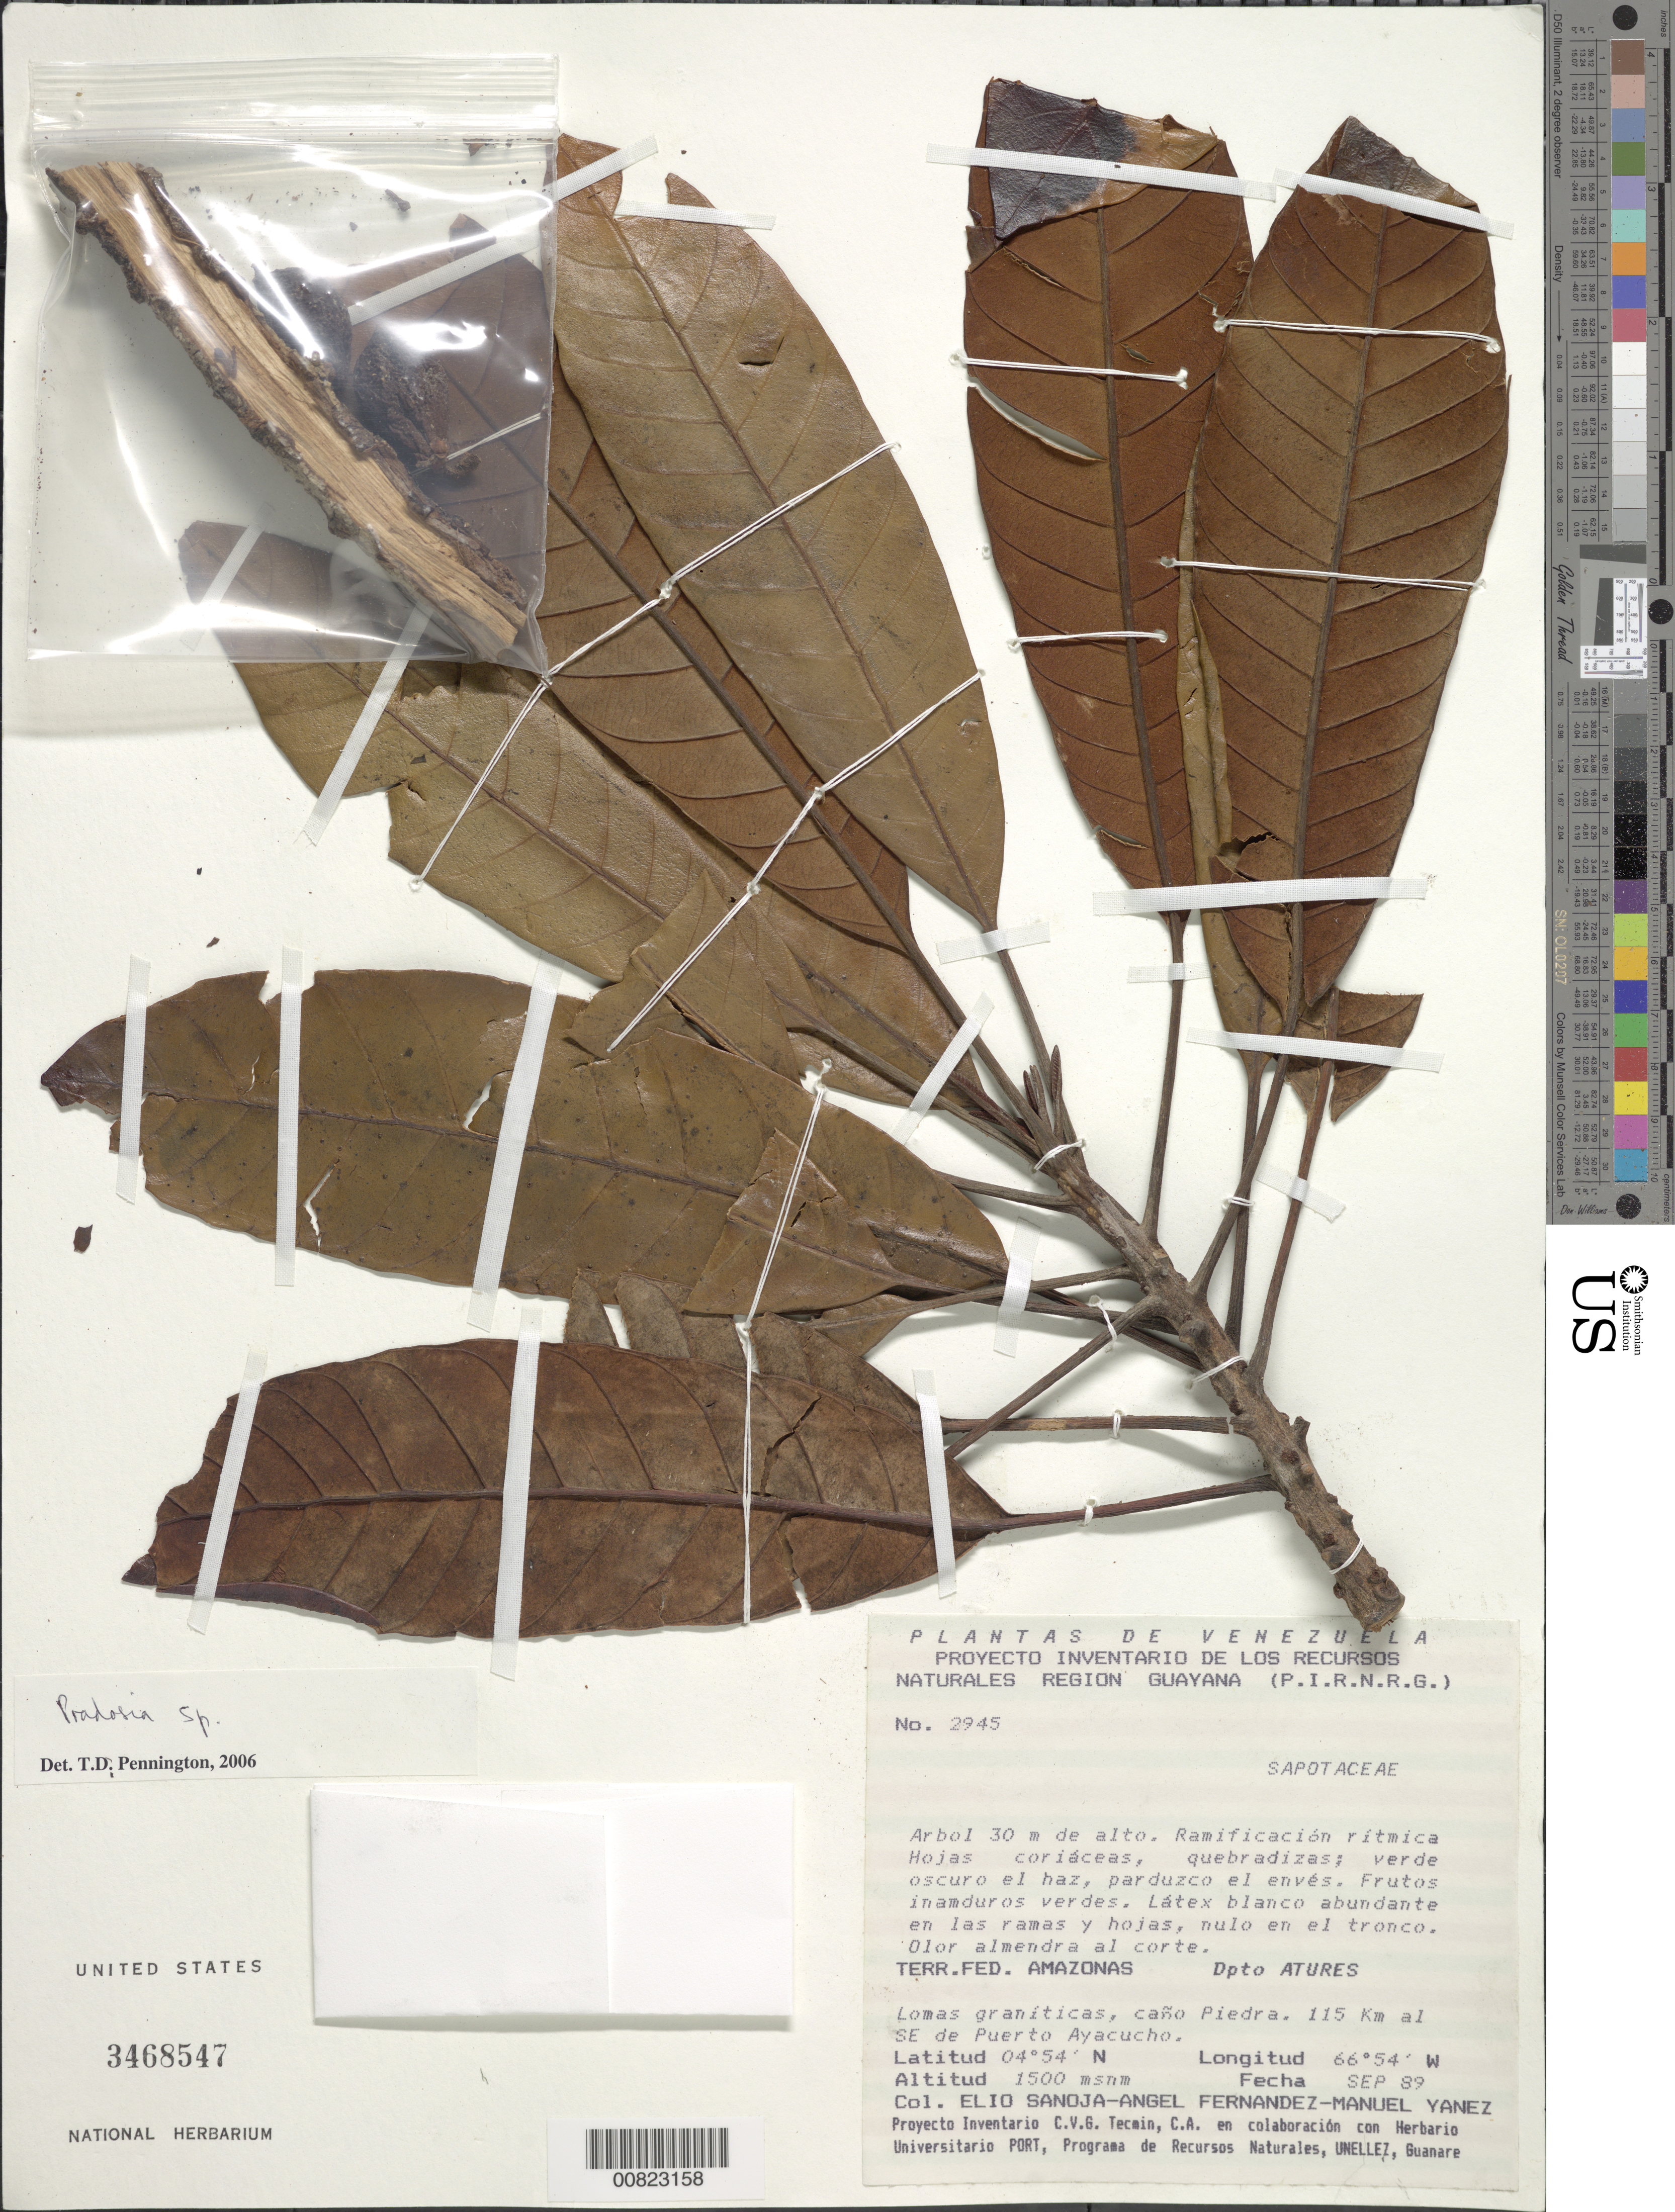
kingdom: Plantae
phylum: Tracheophyta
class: Magnoliopsida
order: Ericales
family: Sapotaceae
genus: Pradosia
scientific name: Pradosia sp.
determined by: Pennington, T. D., (K)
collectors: E. Sanoja, A. Fernandez & M. Yanez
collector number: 2945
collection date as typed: Sep-89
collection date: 1989-09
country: Venezuela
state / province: Amazonas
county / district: Atures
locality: Caño Piedra, 115 km SE de Puerto Ayacucho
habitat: Loma graníticas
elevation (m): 1500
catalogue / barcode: US 3468547